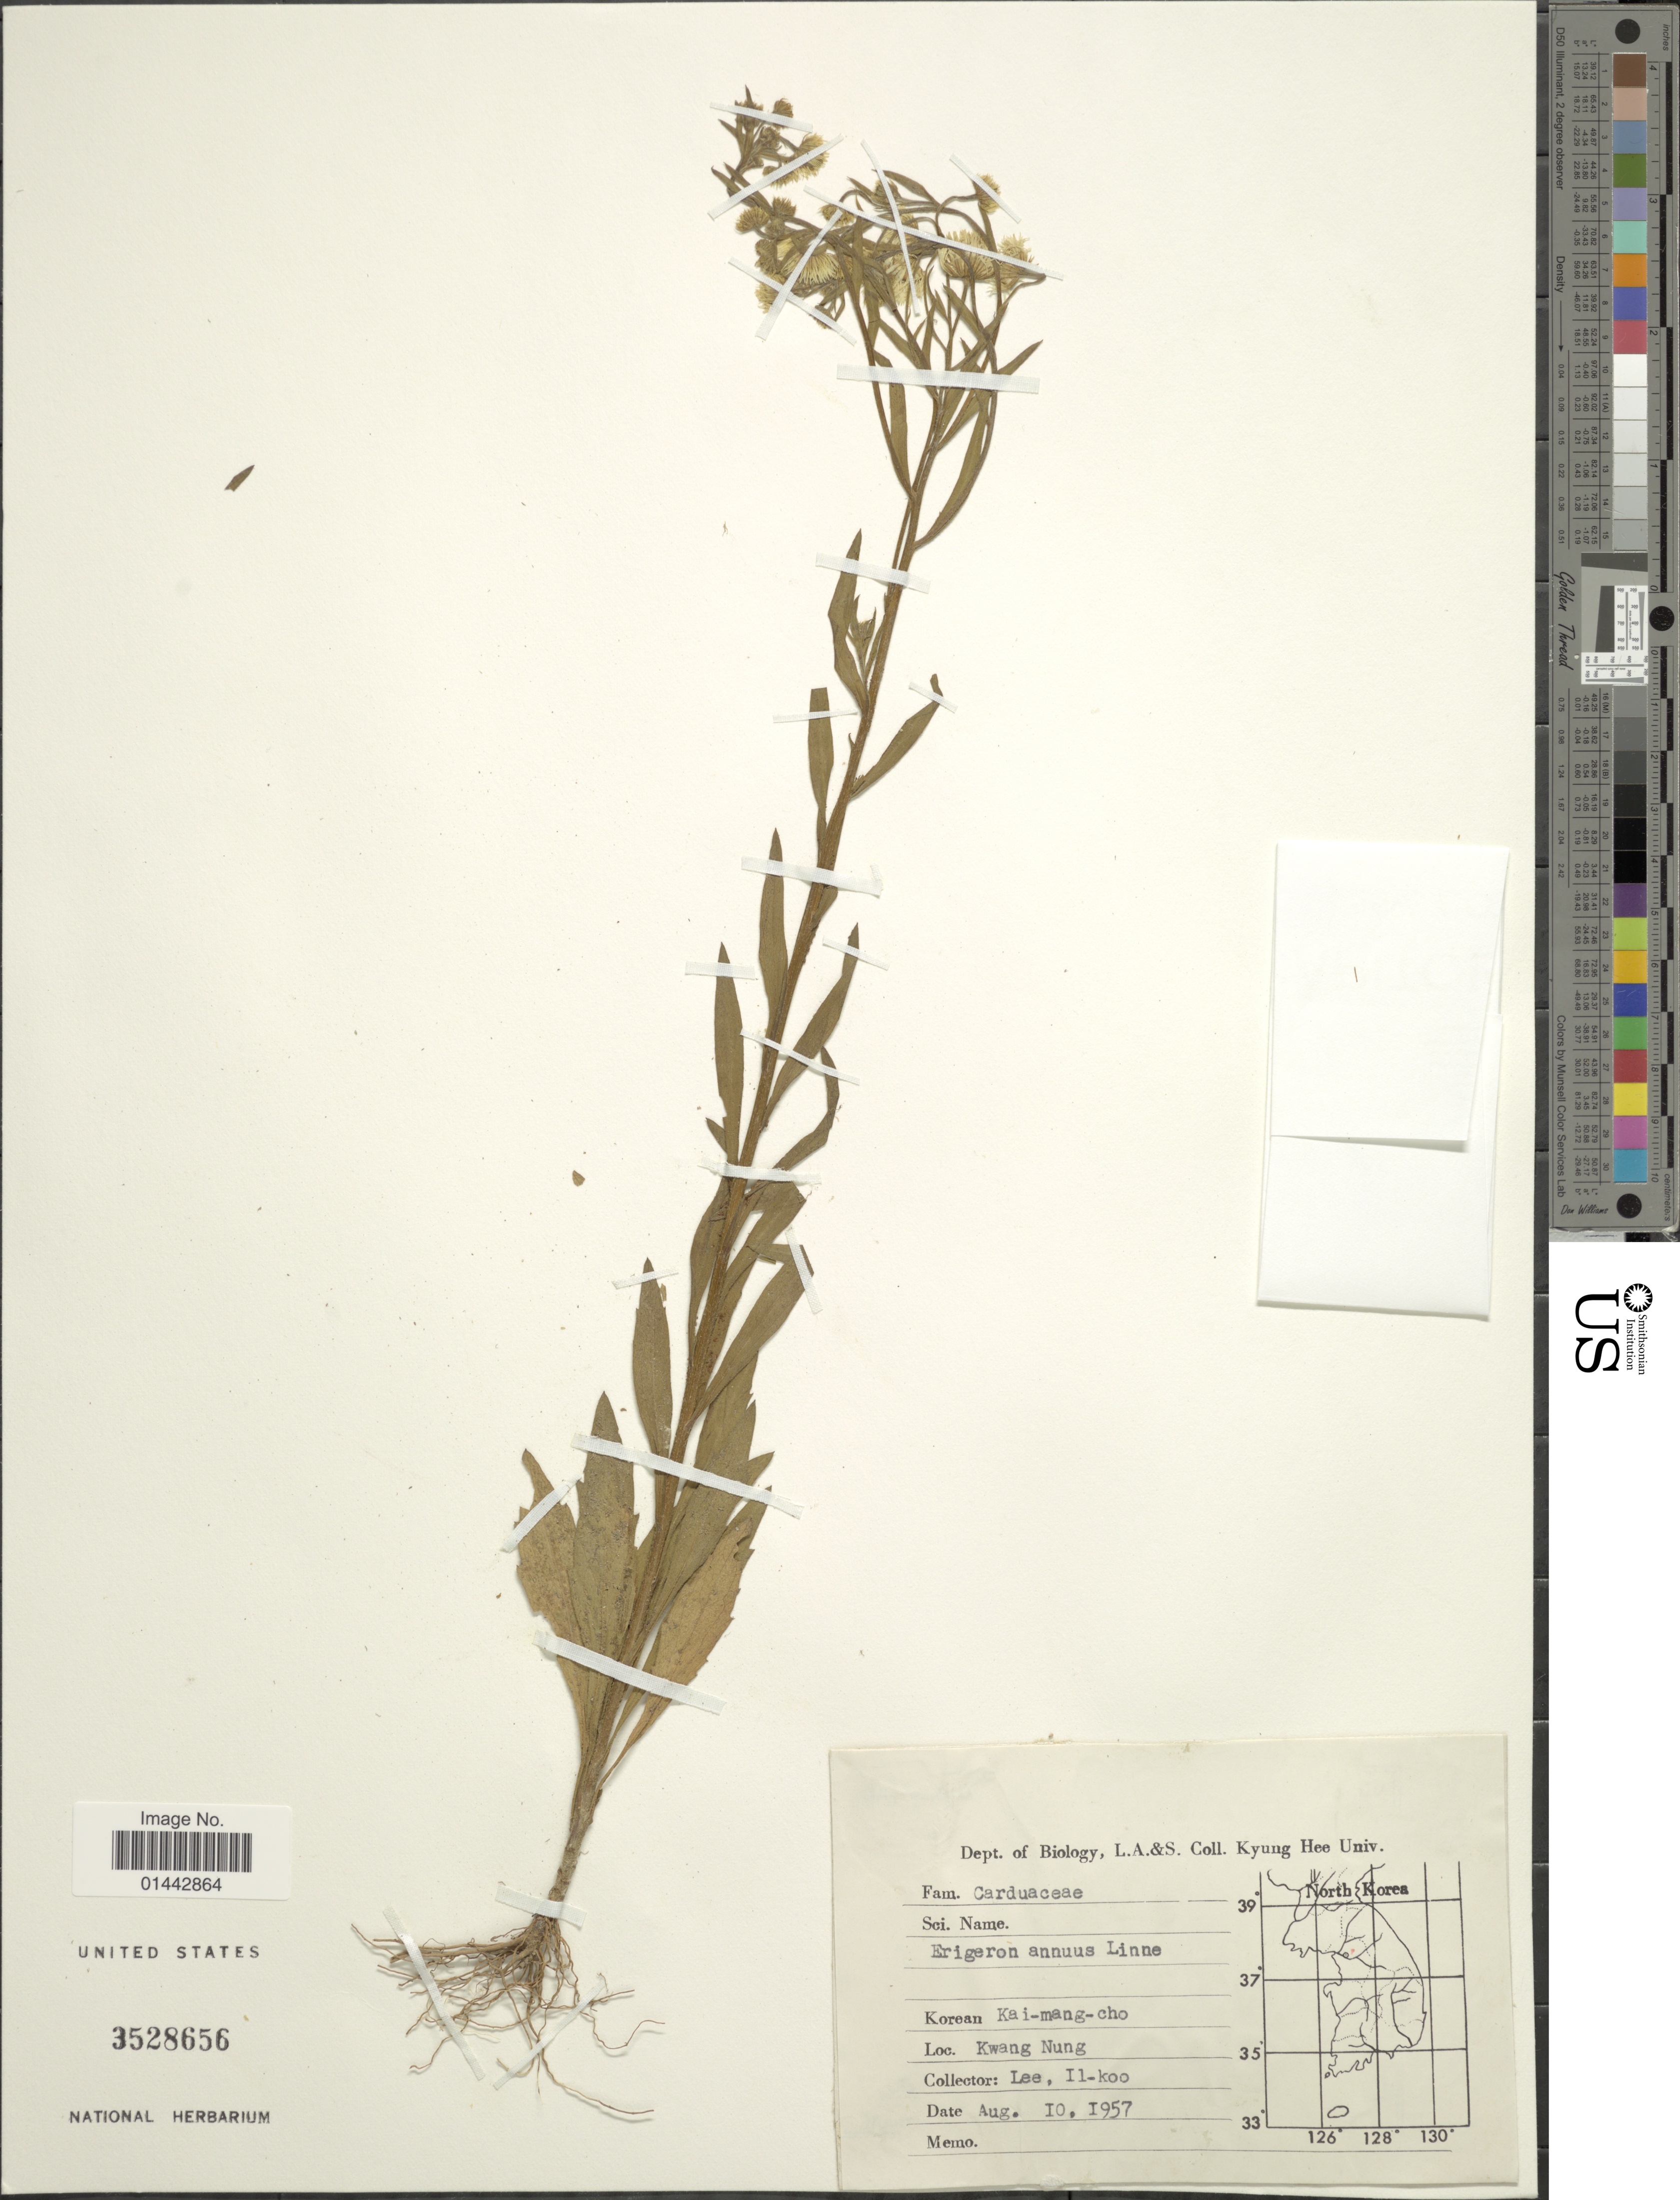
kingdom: Plantae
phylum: Tracheophyta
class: Magnoliopsida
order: Asterales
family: Asteraceae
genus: Erigeron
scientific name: Erigeron annuus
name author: (L.) Pers.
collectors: I. Lee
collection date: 1957-08-10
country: South Korea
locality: Kwang Nung.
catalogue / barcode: US 3528656